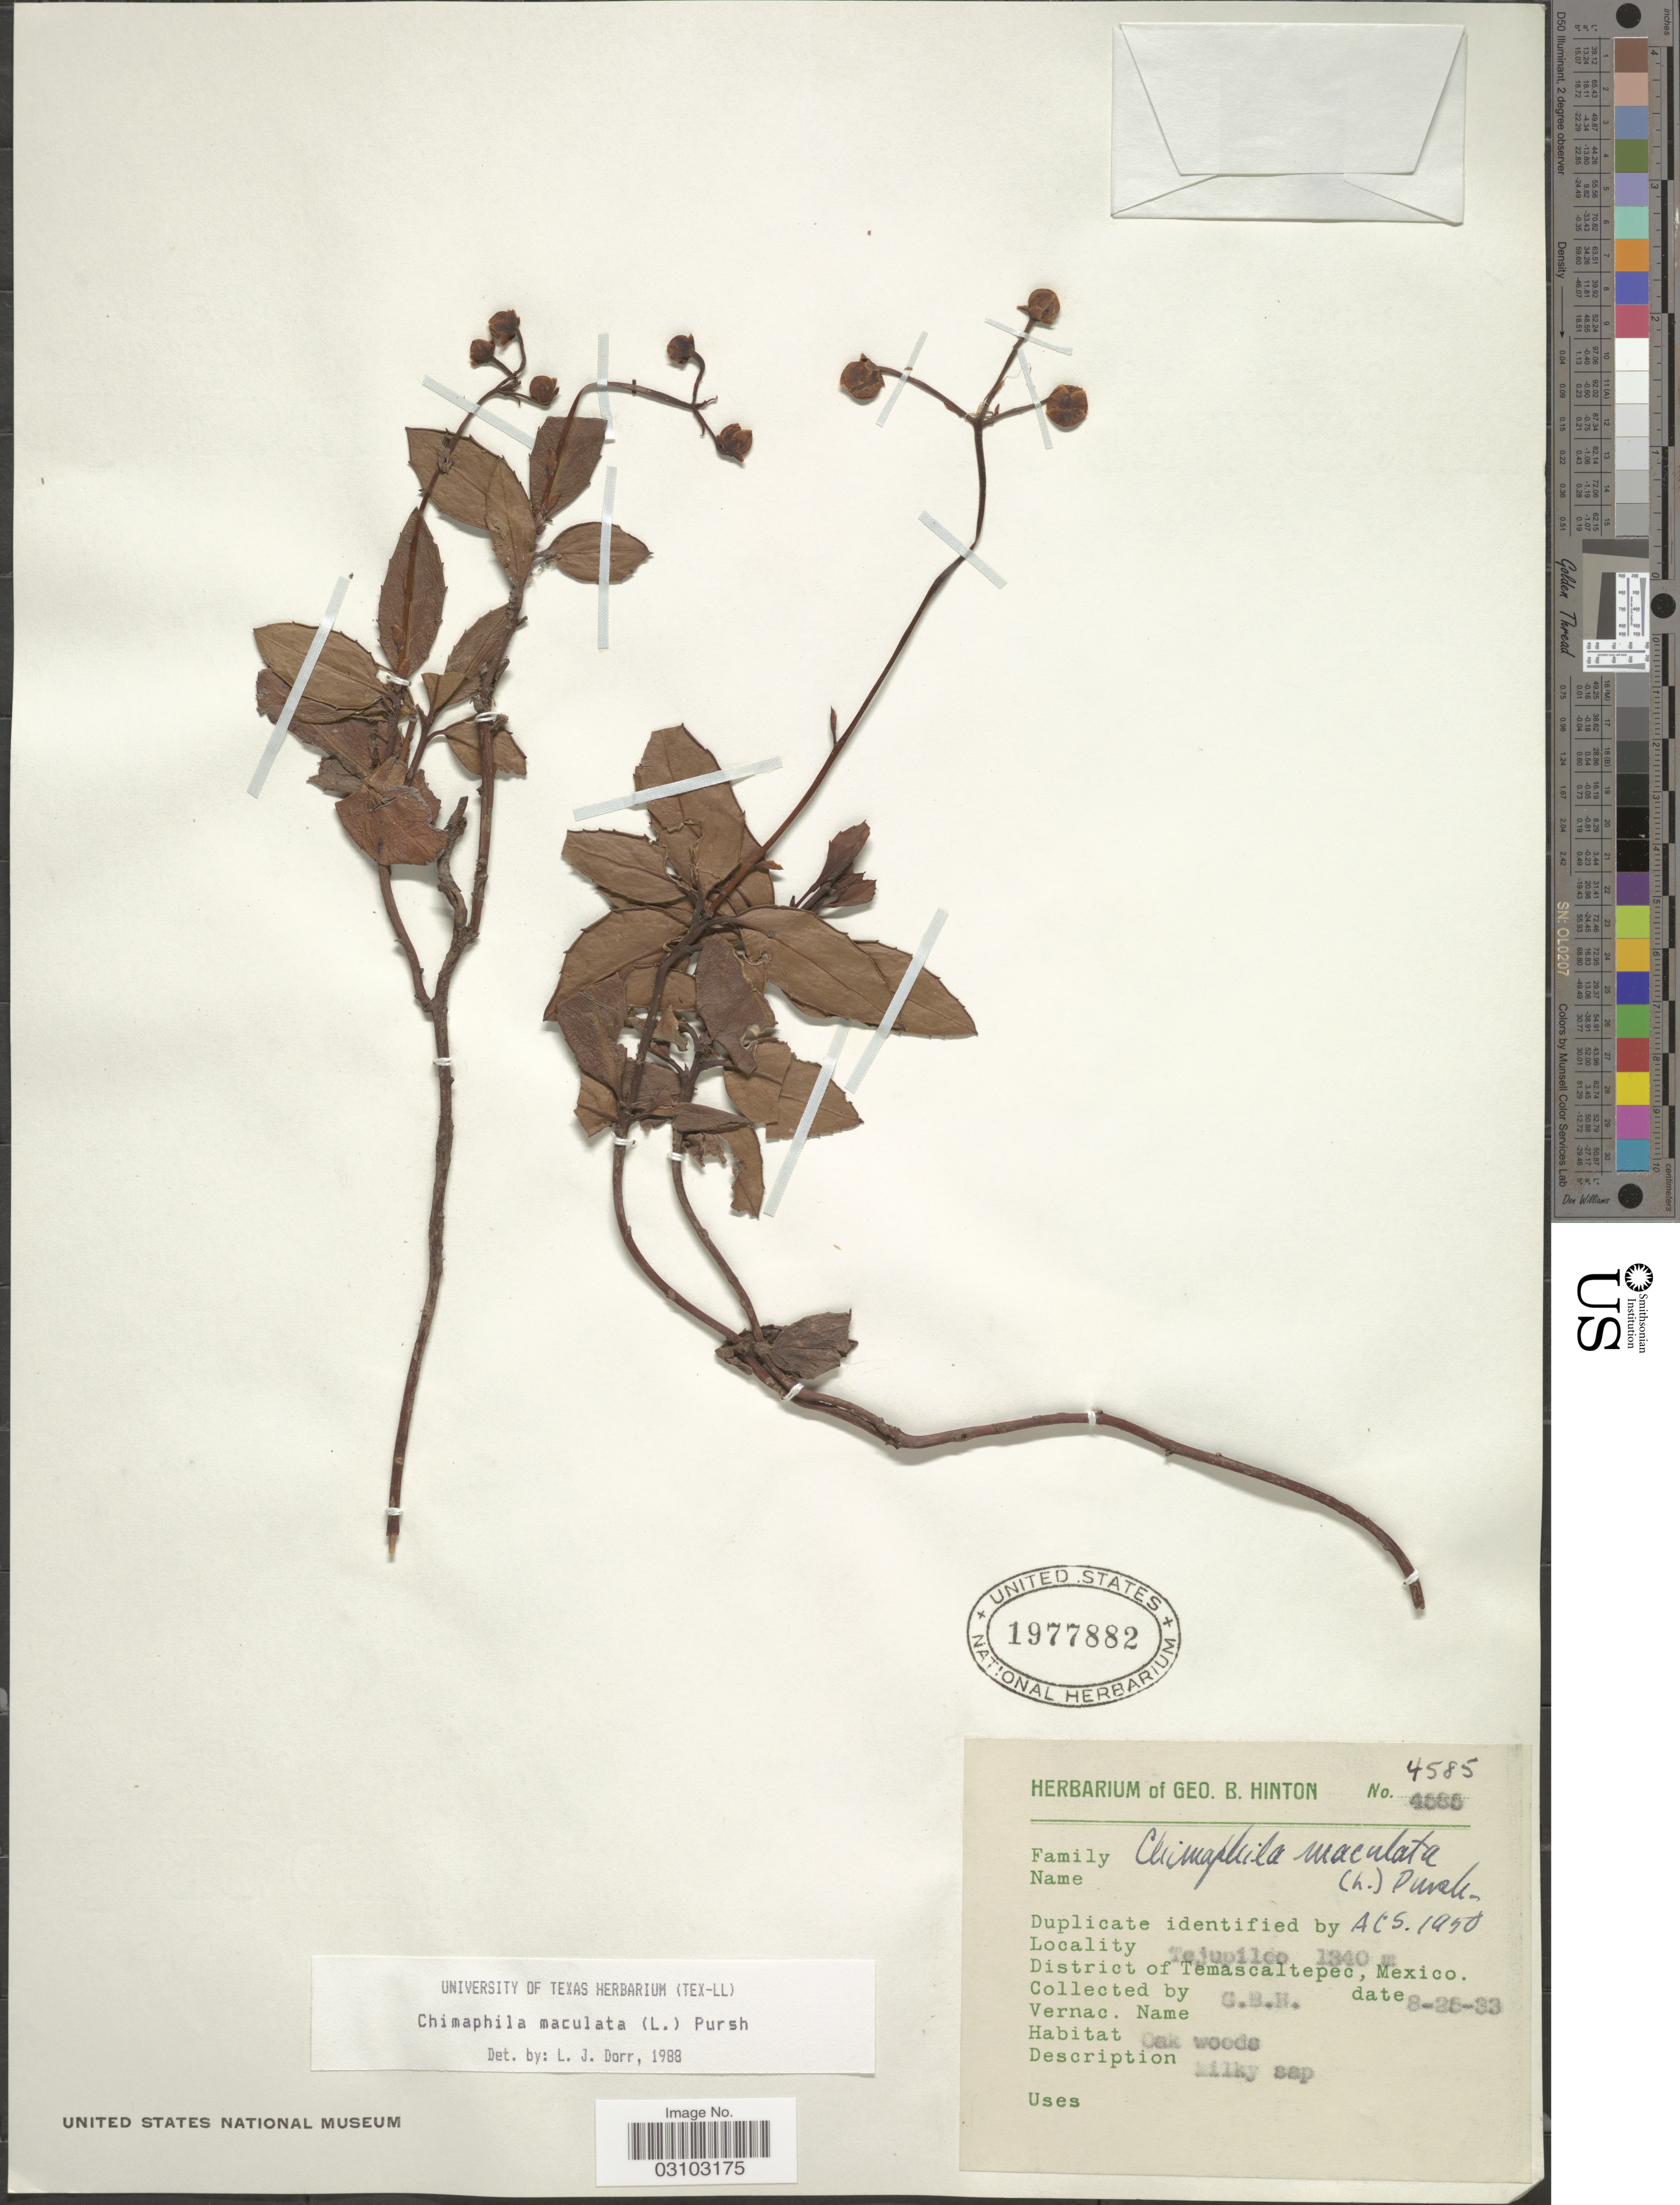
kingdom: Plantae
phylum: Tracheophyta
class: Magnoliopsida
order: Ericales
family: Ericaceae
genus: Chimaphila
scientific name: Chimaphila maculata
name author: (L.) Pursh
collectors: G. B. Hinton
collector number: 4585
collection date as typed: Transcribed d/m/y: 26/8/33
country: Mexico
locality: Tejupilco, District of Temascaltepec.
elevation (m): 1340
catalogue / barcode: US 1977882